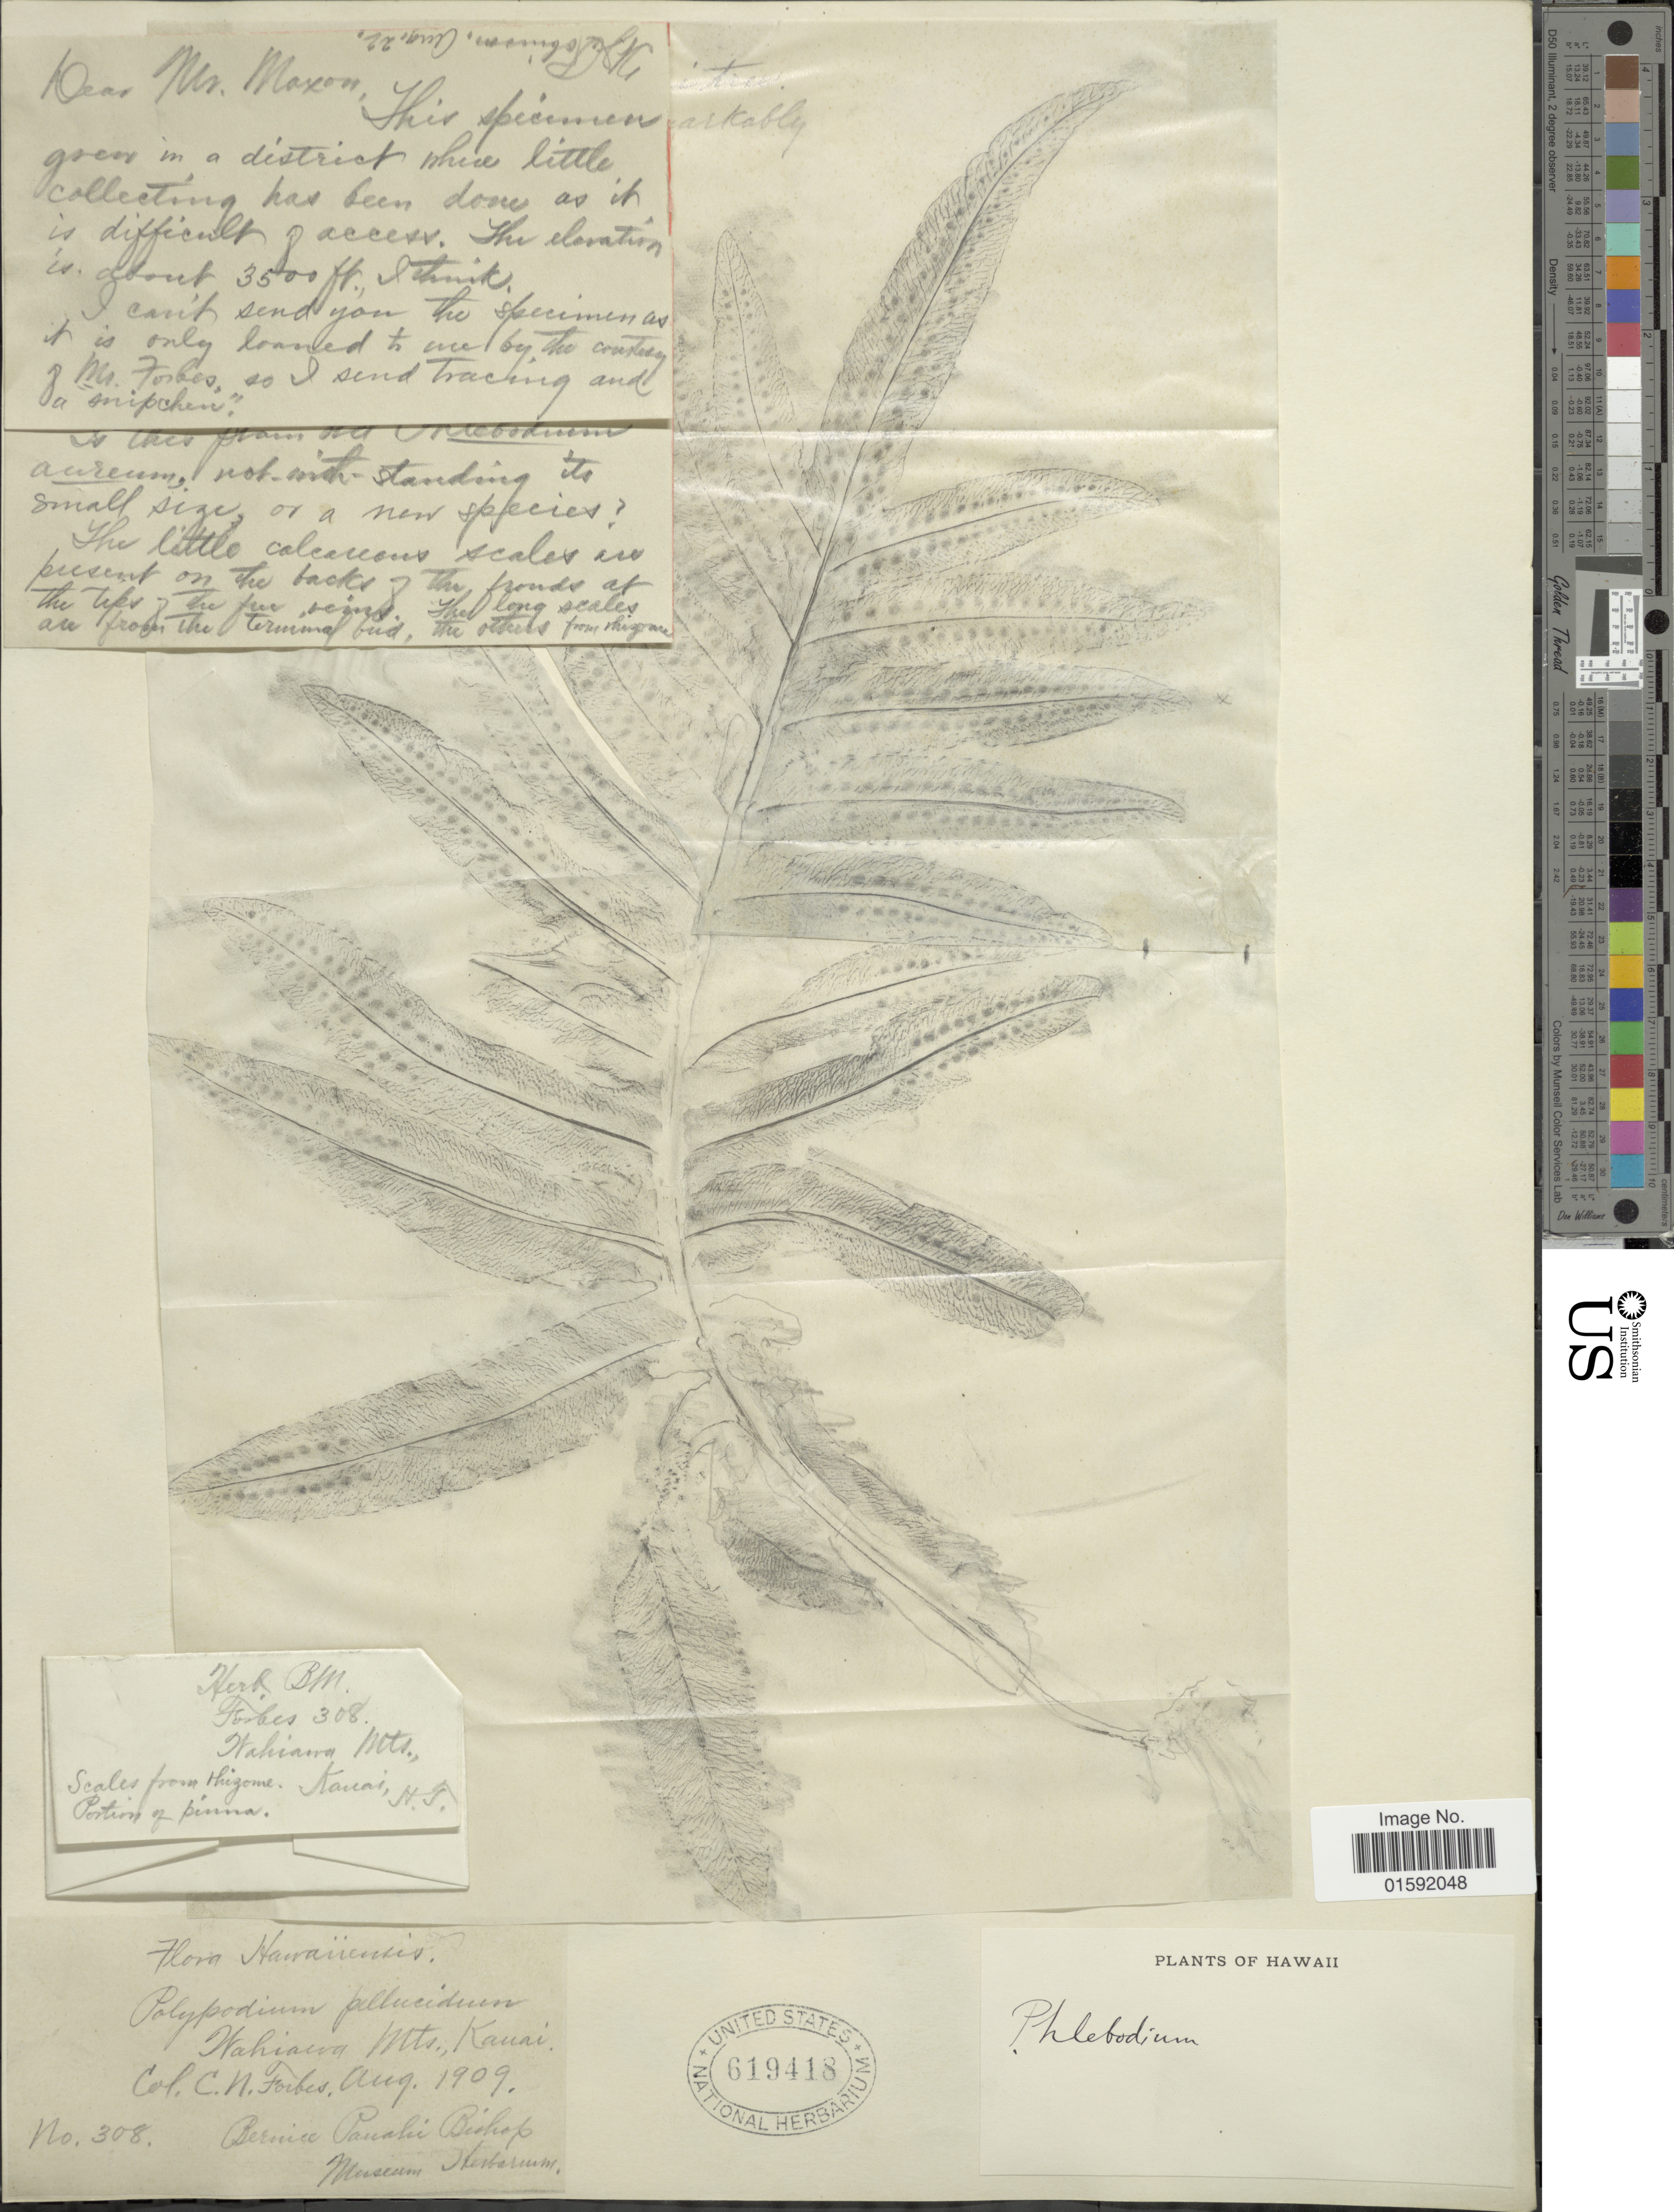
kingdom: Plantae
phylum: Tracheophyta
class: Polypodiopsida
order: Polypodiales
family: Polypodiaceae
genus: Phlebodium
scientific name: Phlebodium aureum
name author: (L.) J. Sm.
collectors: C. N. Forbes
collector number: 308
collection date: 1909-08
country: United States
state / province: Hawaii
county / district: Kauai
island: Kaua'i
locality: Wahiawa, Mts. Kauai,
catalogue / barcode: US 619418